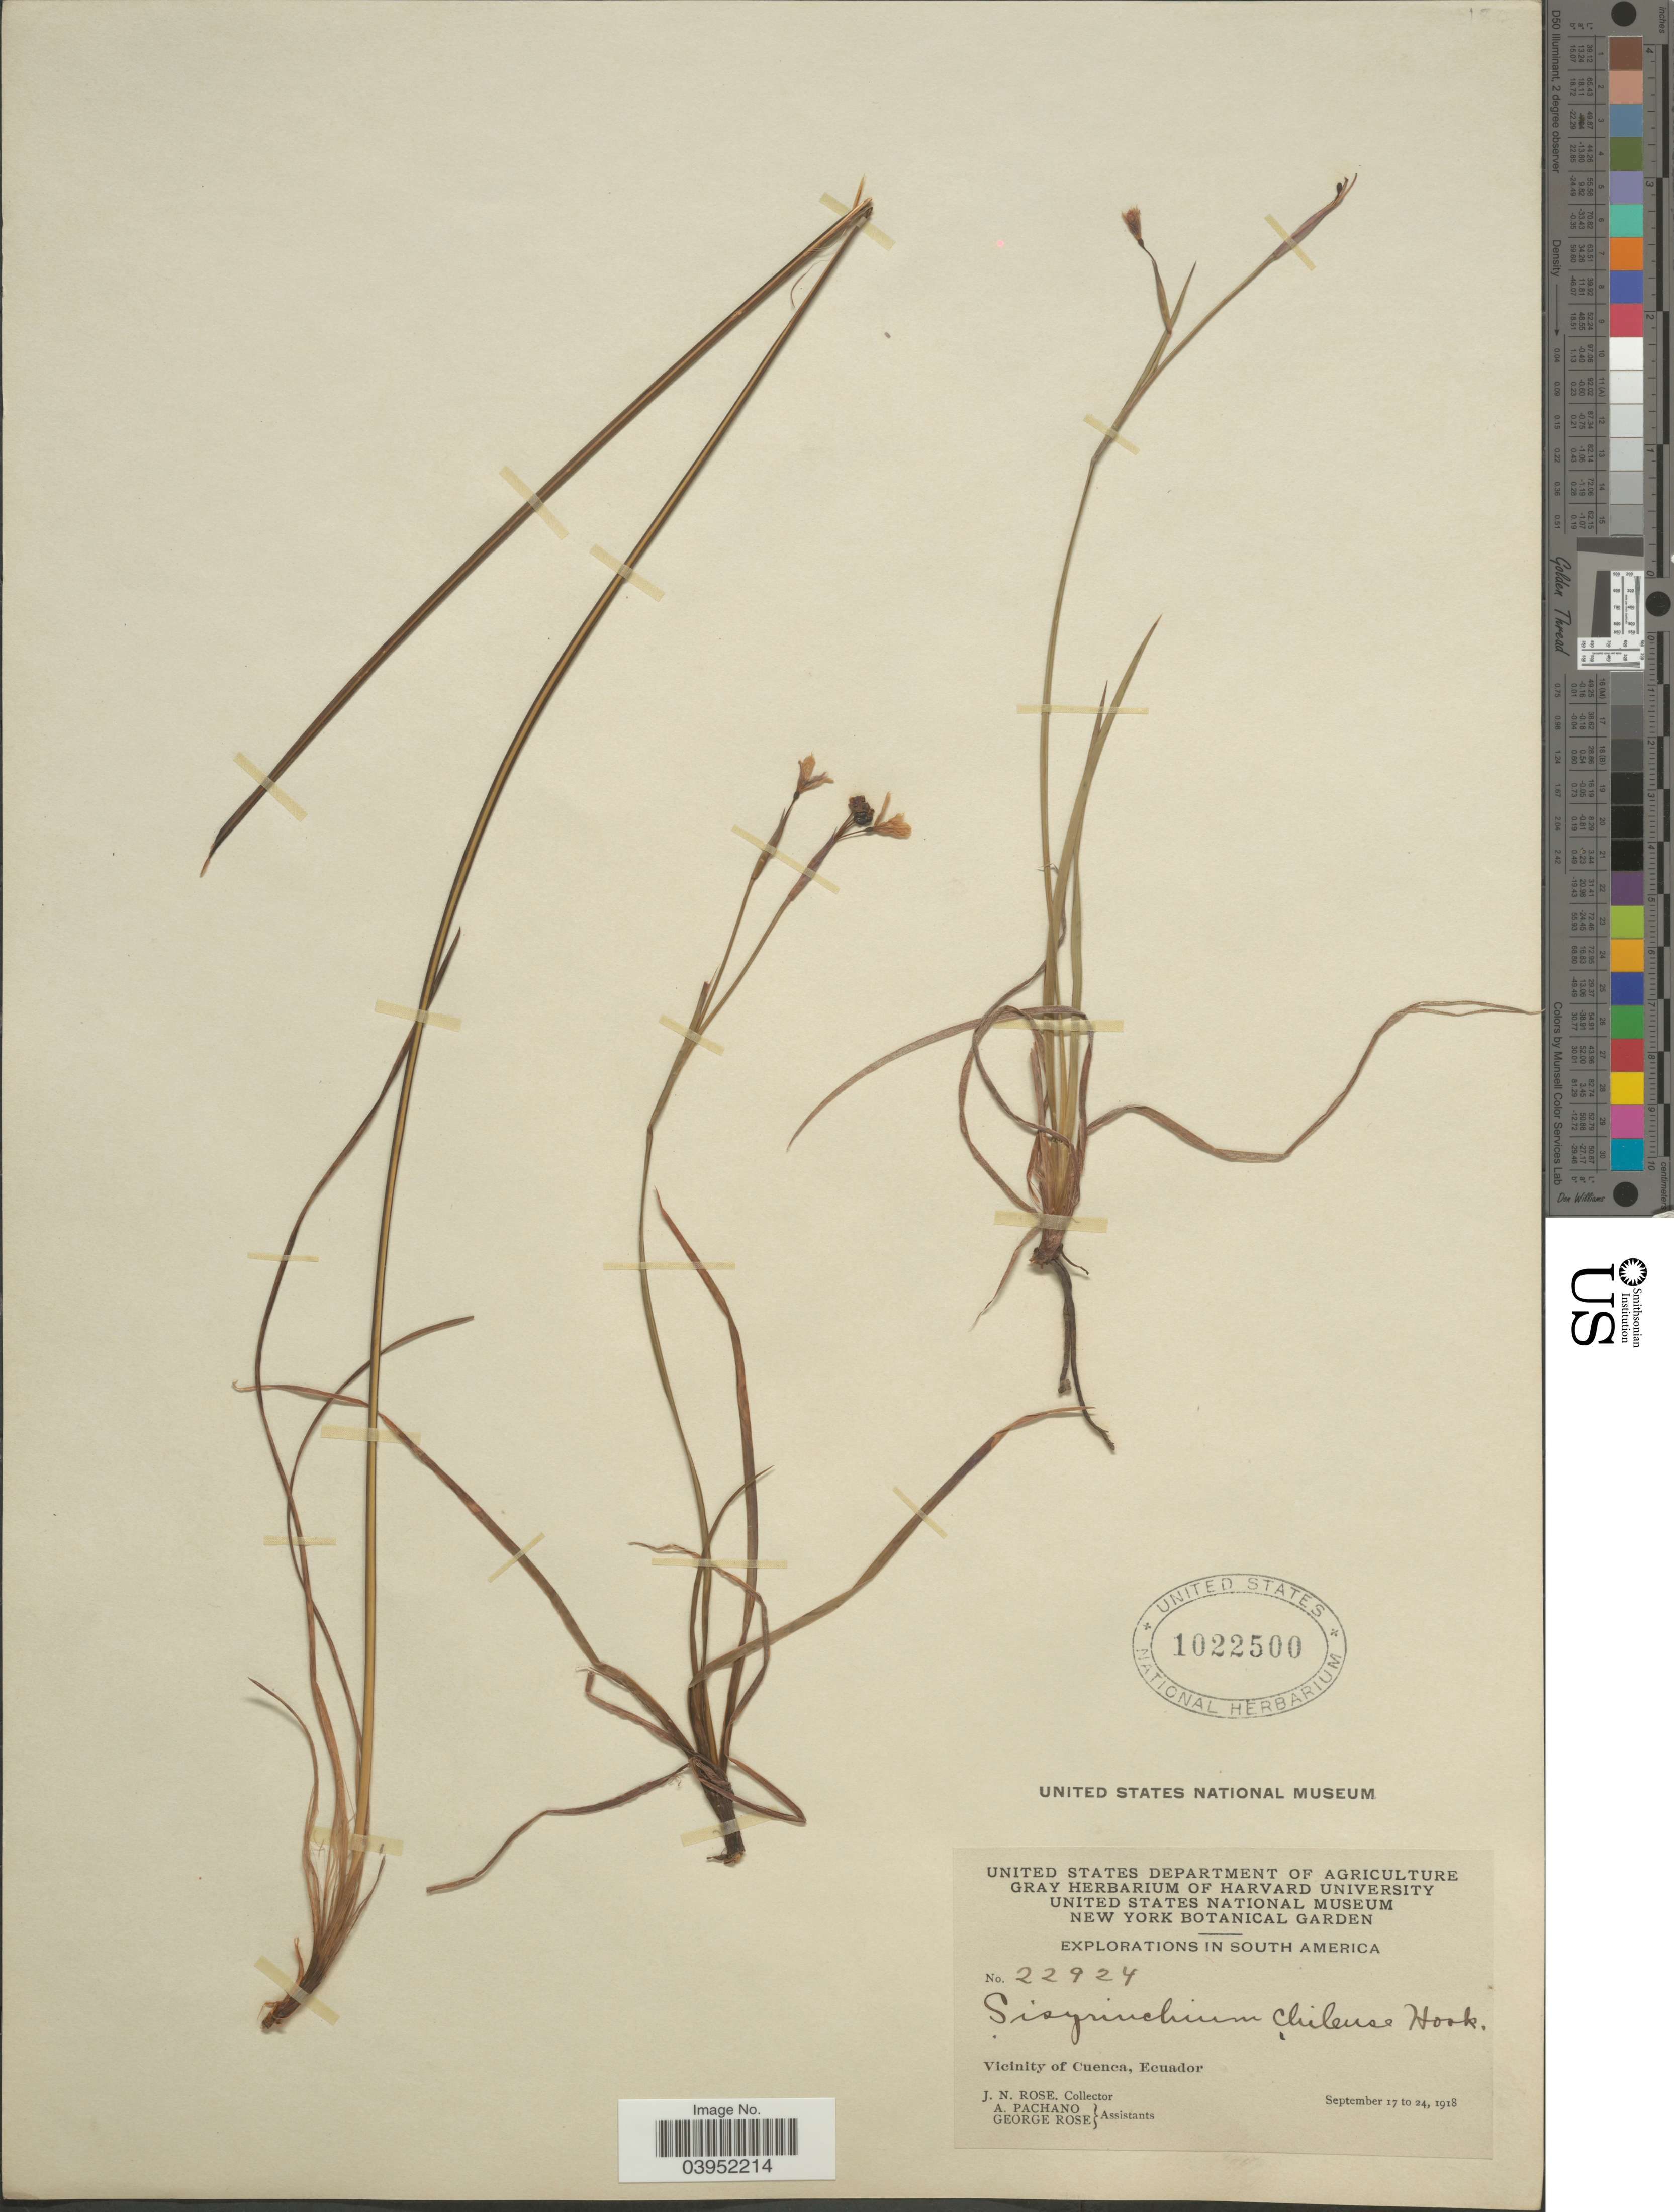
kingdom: Plantae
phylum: Tracheophyta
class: Liliopsida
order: Asparagales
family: Iridaceae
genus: Sisyrinchium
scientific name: Sisyrinchium micranthum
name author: Cav.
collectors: J. N. Rose, A. Pachano & G. Rose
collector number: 22924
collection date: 1918-09-17/1918-09-24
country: Ecuador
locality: Vicinity of Cuenca.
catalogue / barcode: US 1022500